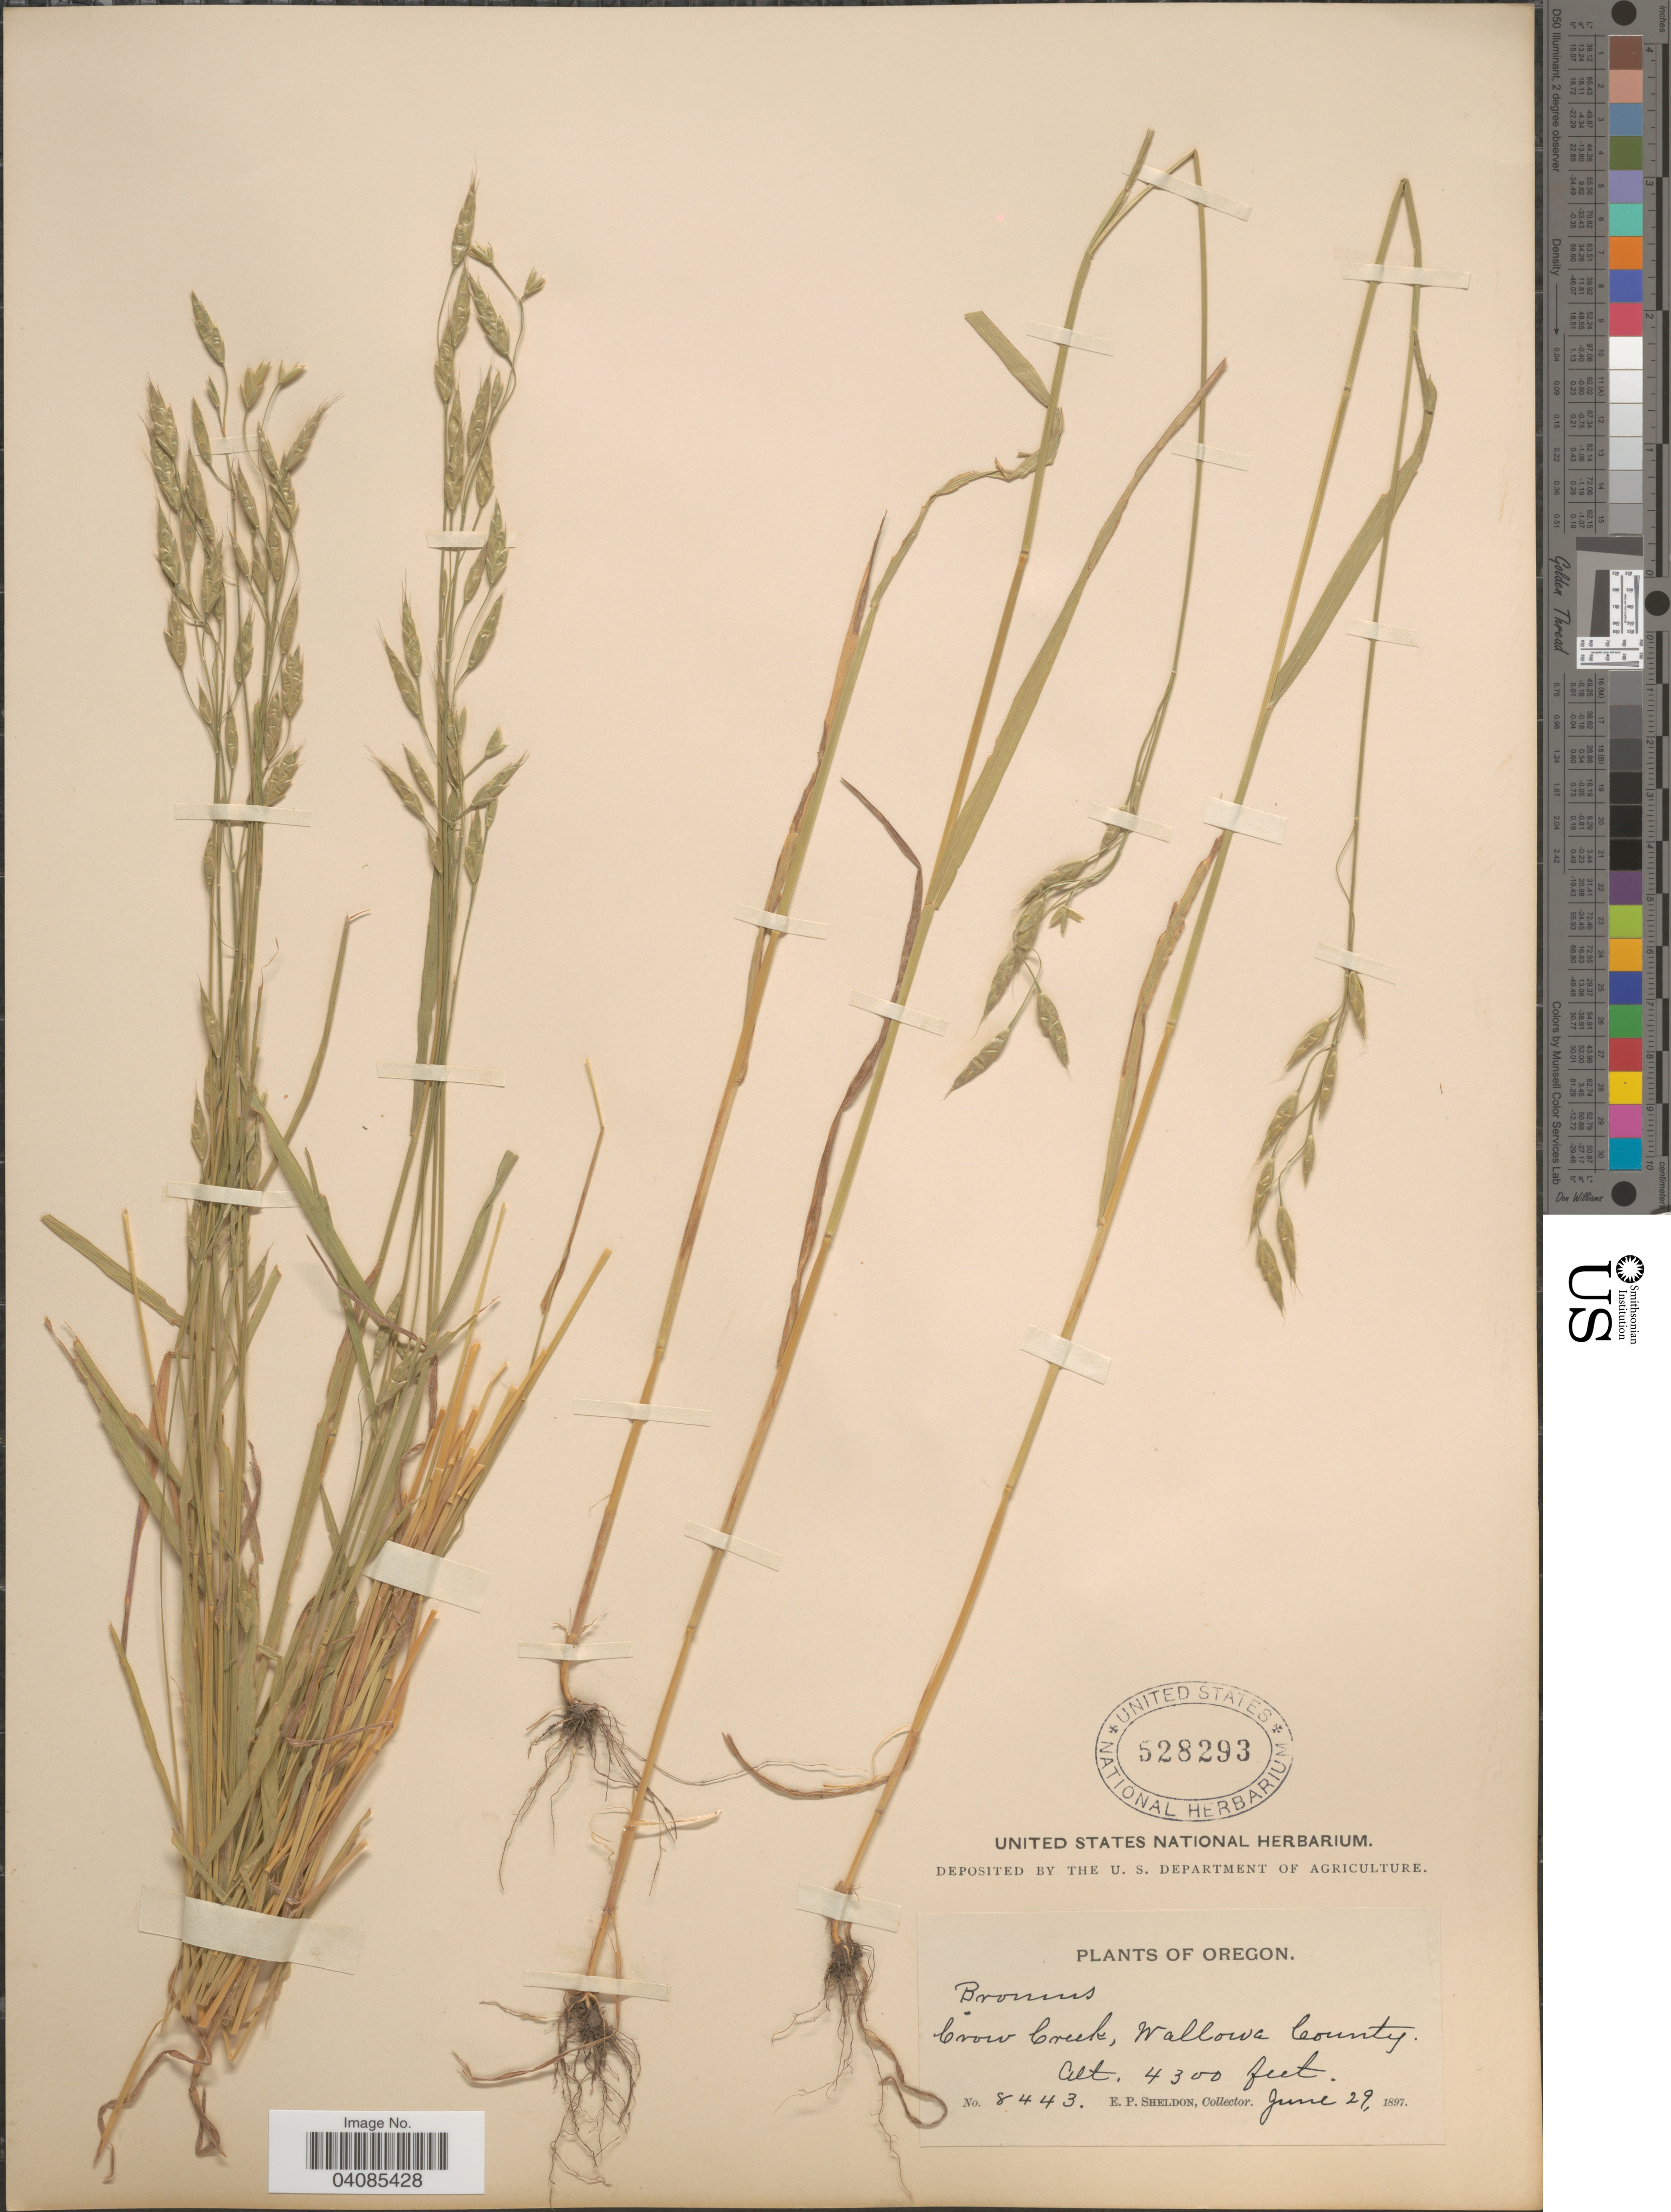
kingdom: Plantae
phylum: Tracheophyta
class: Liliopsida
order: Poales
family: Poaceae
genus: Bromus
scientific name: Bromus secalinus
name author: L.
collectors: E. P. Sheldon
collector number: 8443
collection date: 1897-06-29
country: United States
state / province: Oregon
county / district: Wallowa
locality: Crow Creek, Wallowa County.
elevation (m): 1311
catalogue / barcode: US 528293